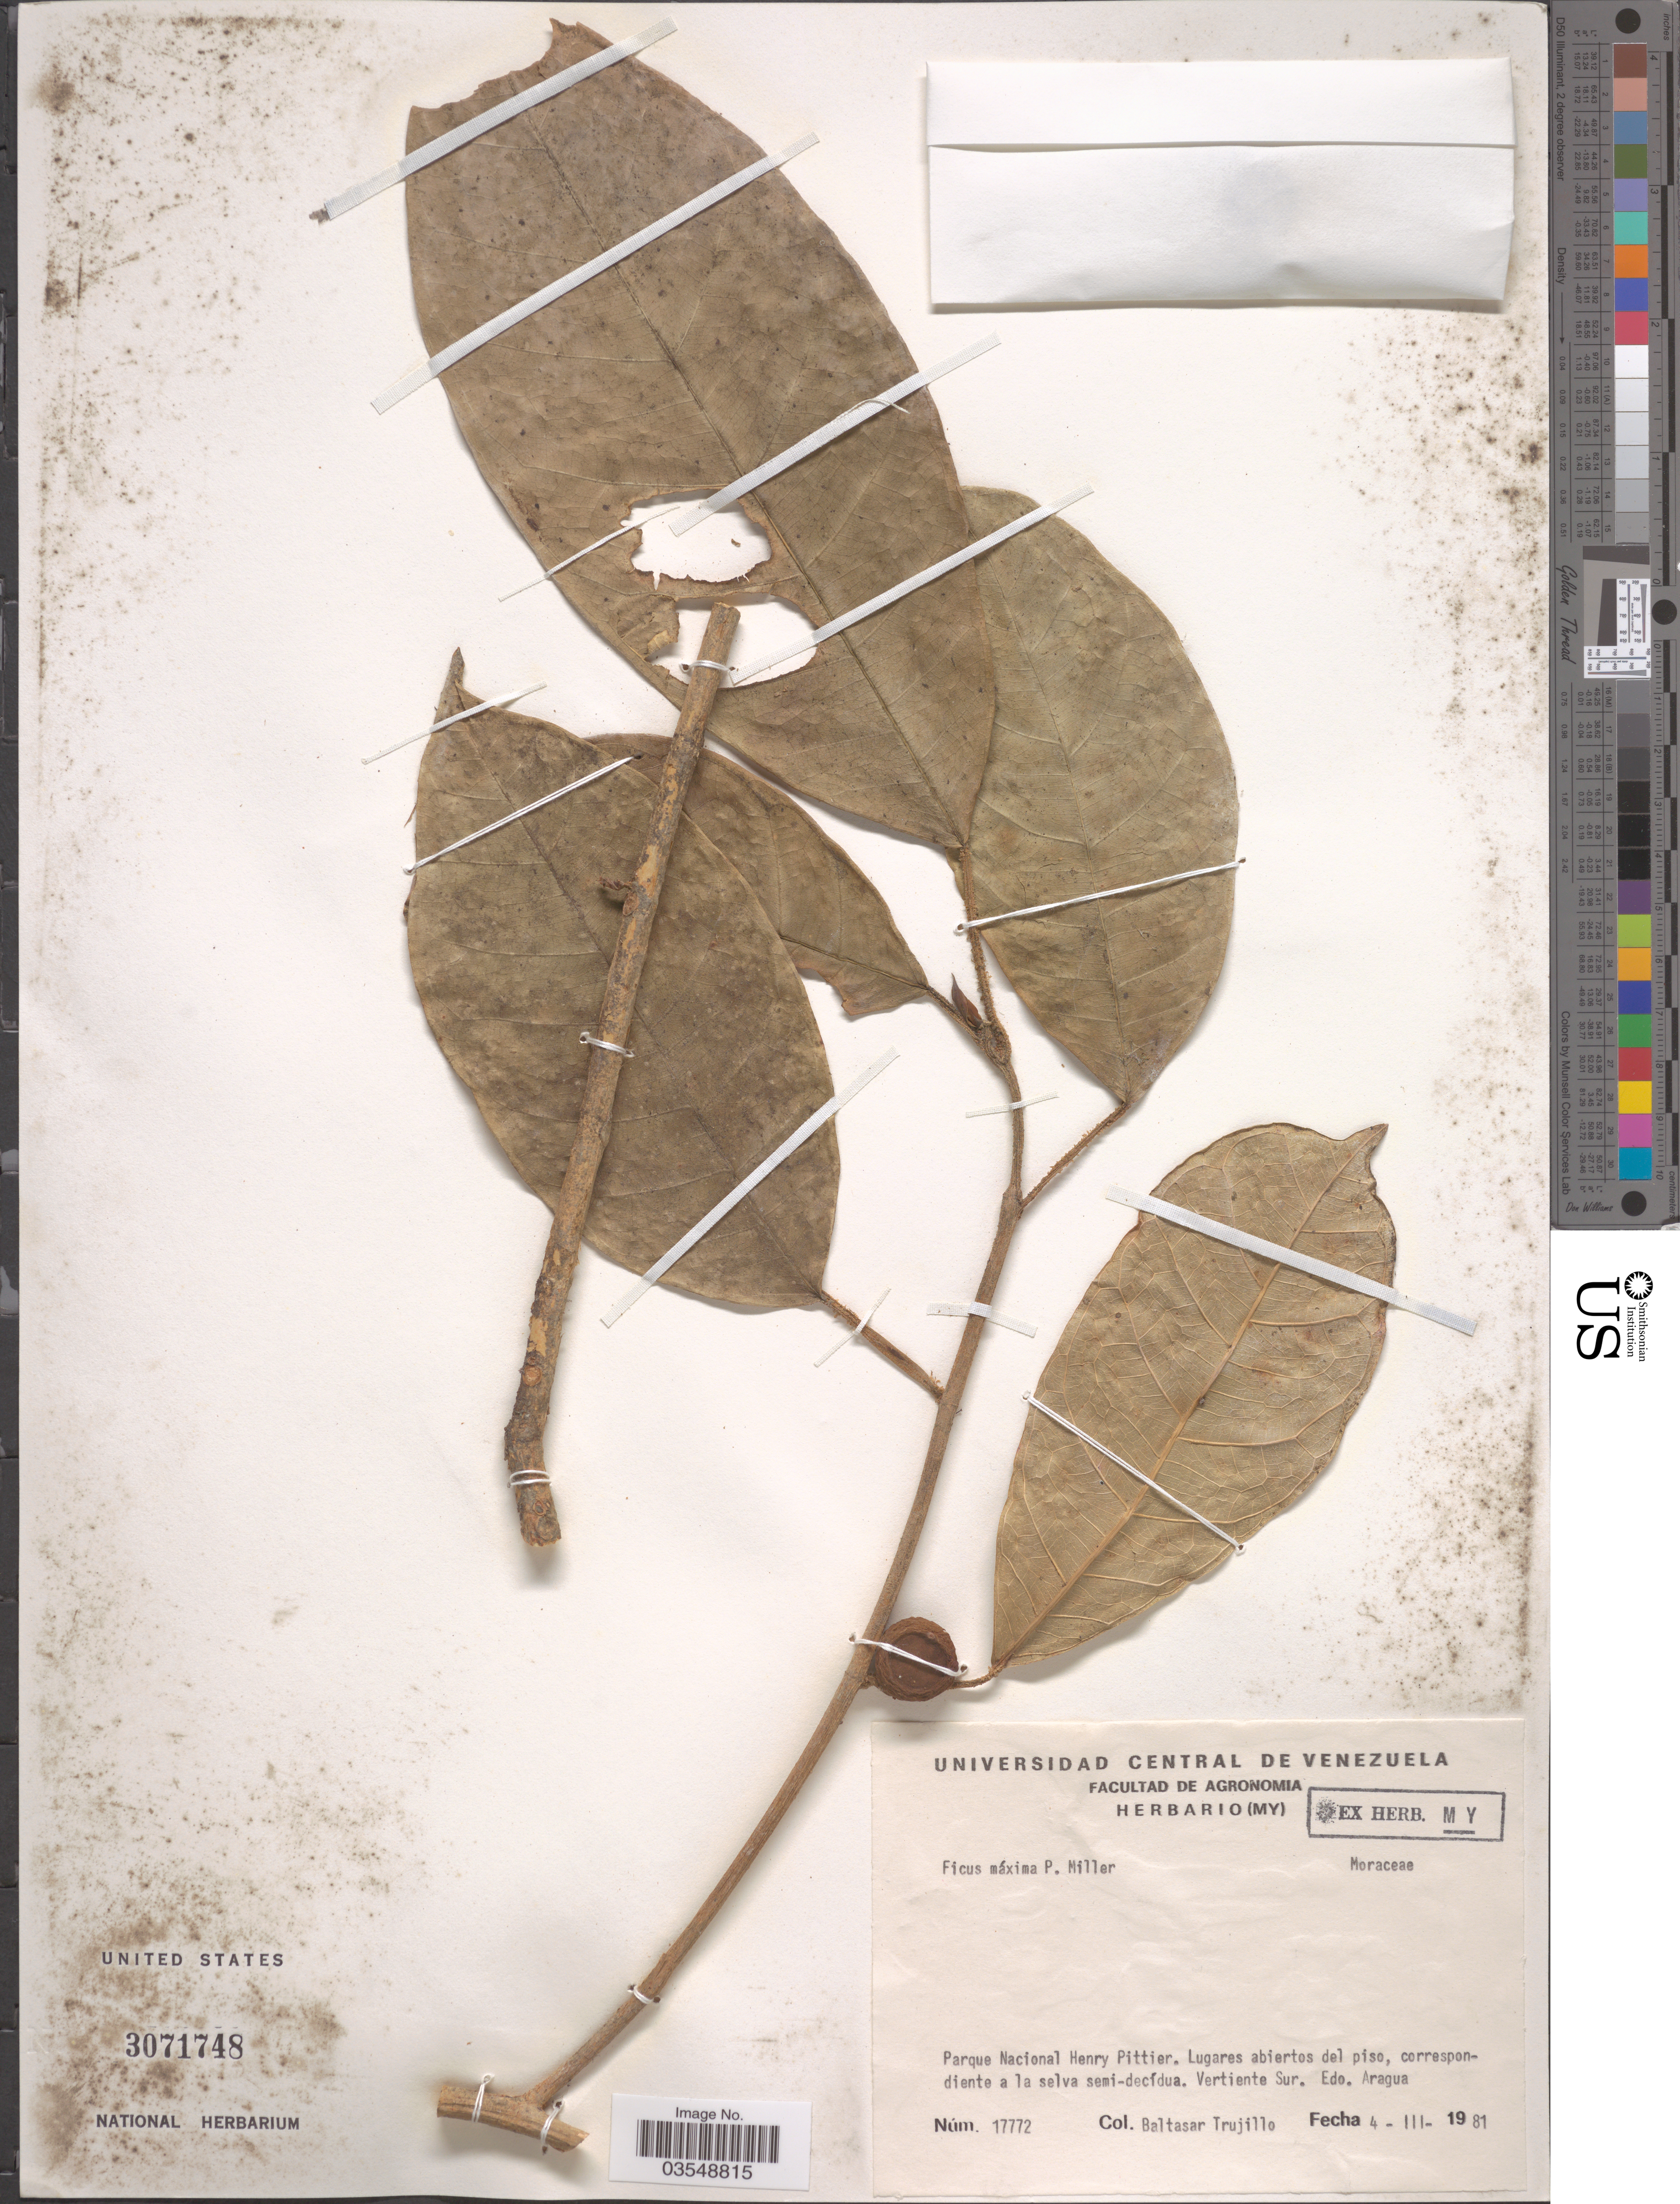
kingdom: Plantae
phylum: Tracheophyta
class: Magnoliopsida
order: Rosales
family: Moraceae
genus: Ficus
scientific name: Ficus radula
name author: Humb. & Bonpl. ex Willd.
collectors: B. Trujillo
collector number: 17772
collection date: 1981-03-04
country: Venezuela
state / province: Aragua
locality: Parque Nacional Henry Pittier. Lagures abiertos del piso, correspondiente a la selva semi-decídua. Vertiente Sur. Edo. Aragua.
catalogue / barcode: US 3071748